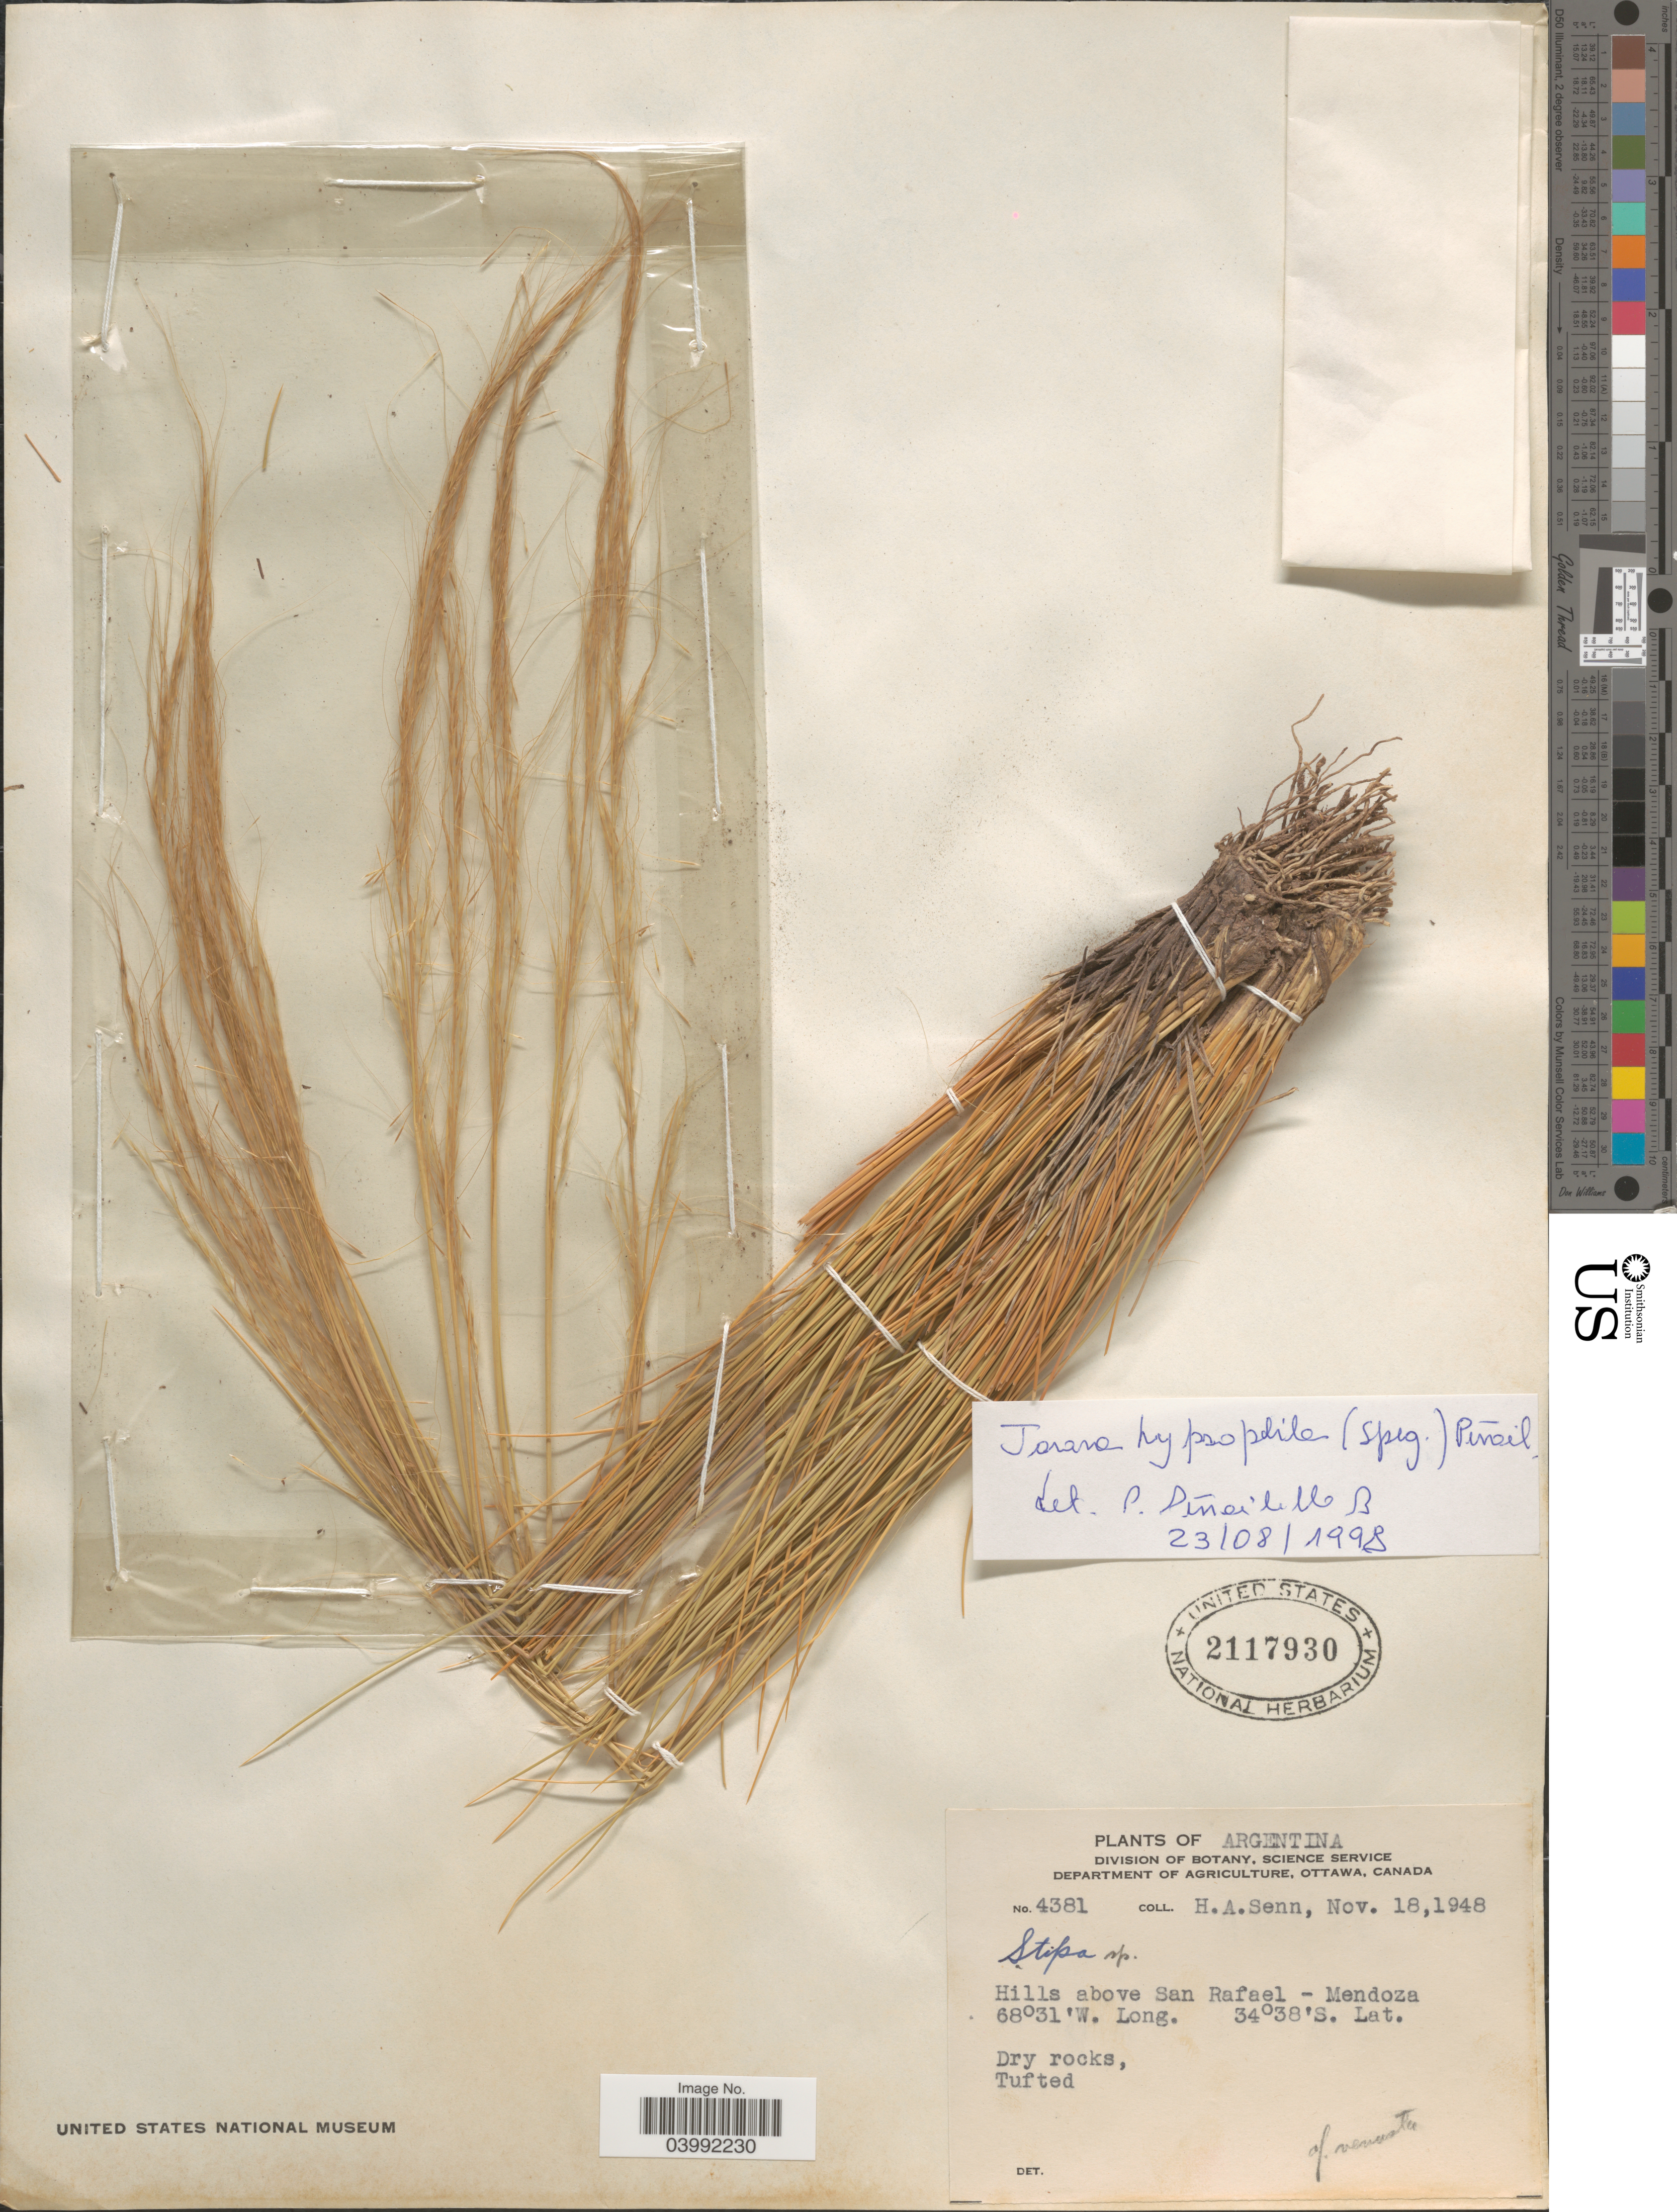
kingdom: Plantae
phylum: Tracheophyta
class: Liliopsida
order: Poales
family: Poaceae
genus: Jarava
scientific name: Jarava hypsophila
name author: (Speg.) Peñail.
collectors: H. Senn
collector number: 4381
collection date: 1948-11-18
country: Argentina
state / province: Mendoza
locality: Hills above San Rafael.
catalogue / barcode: US 2117930